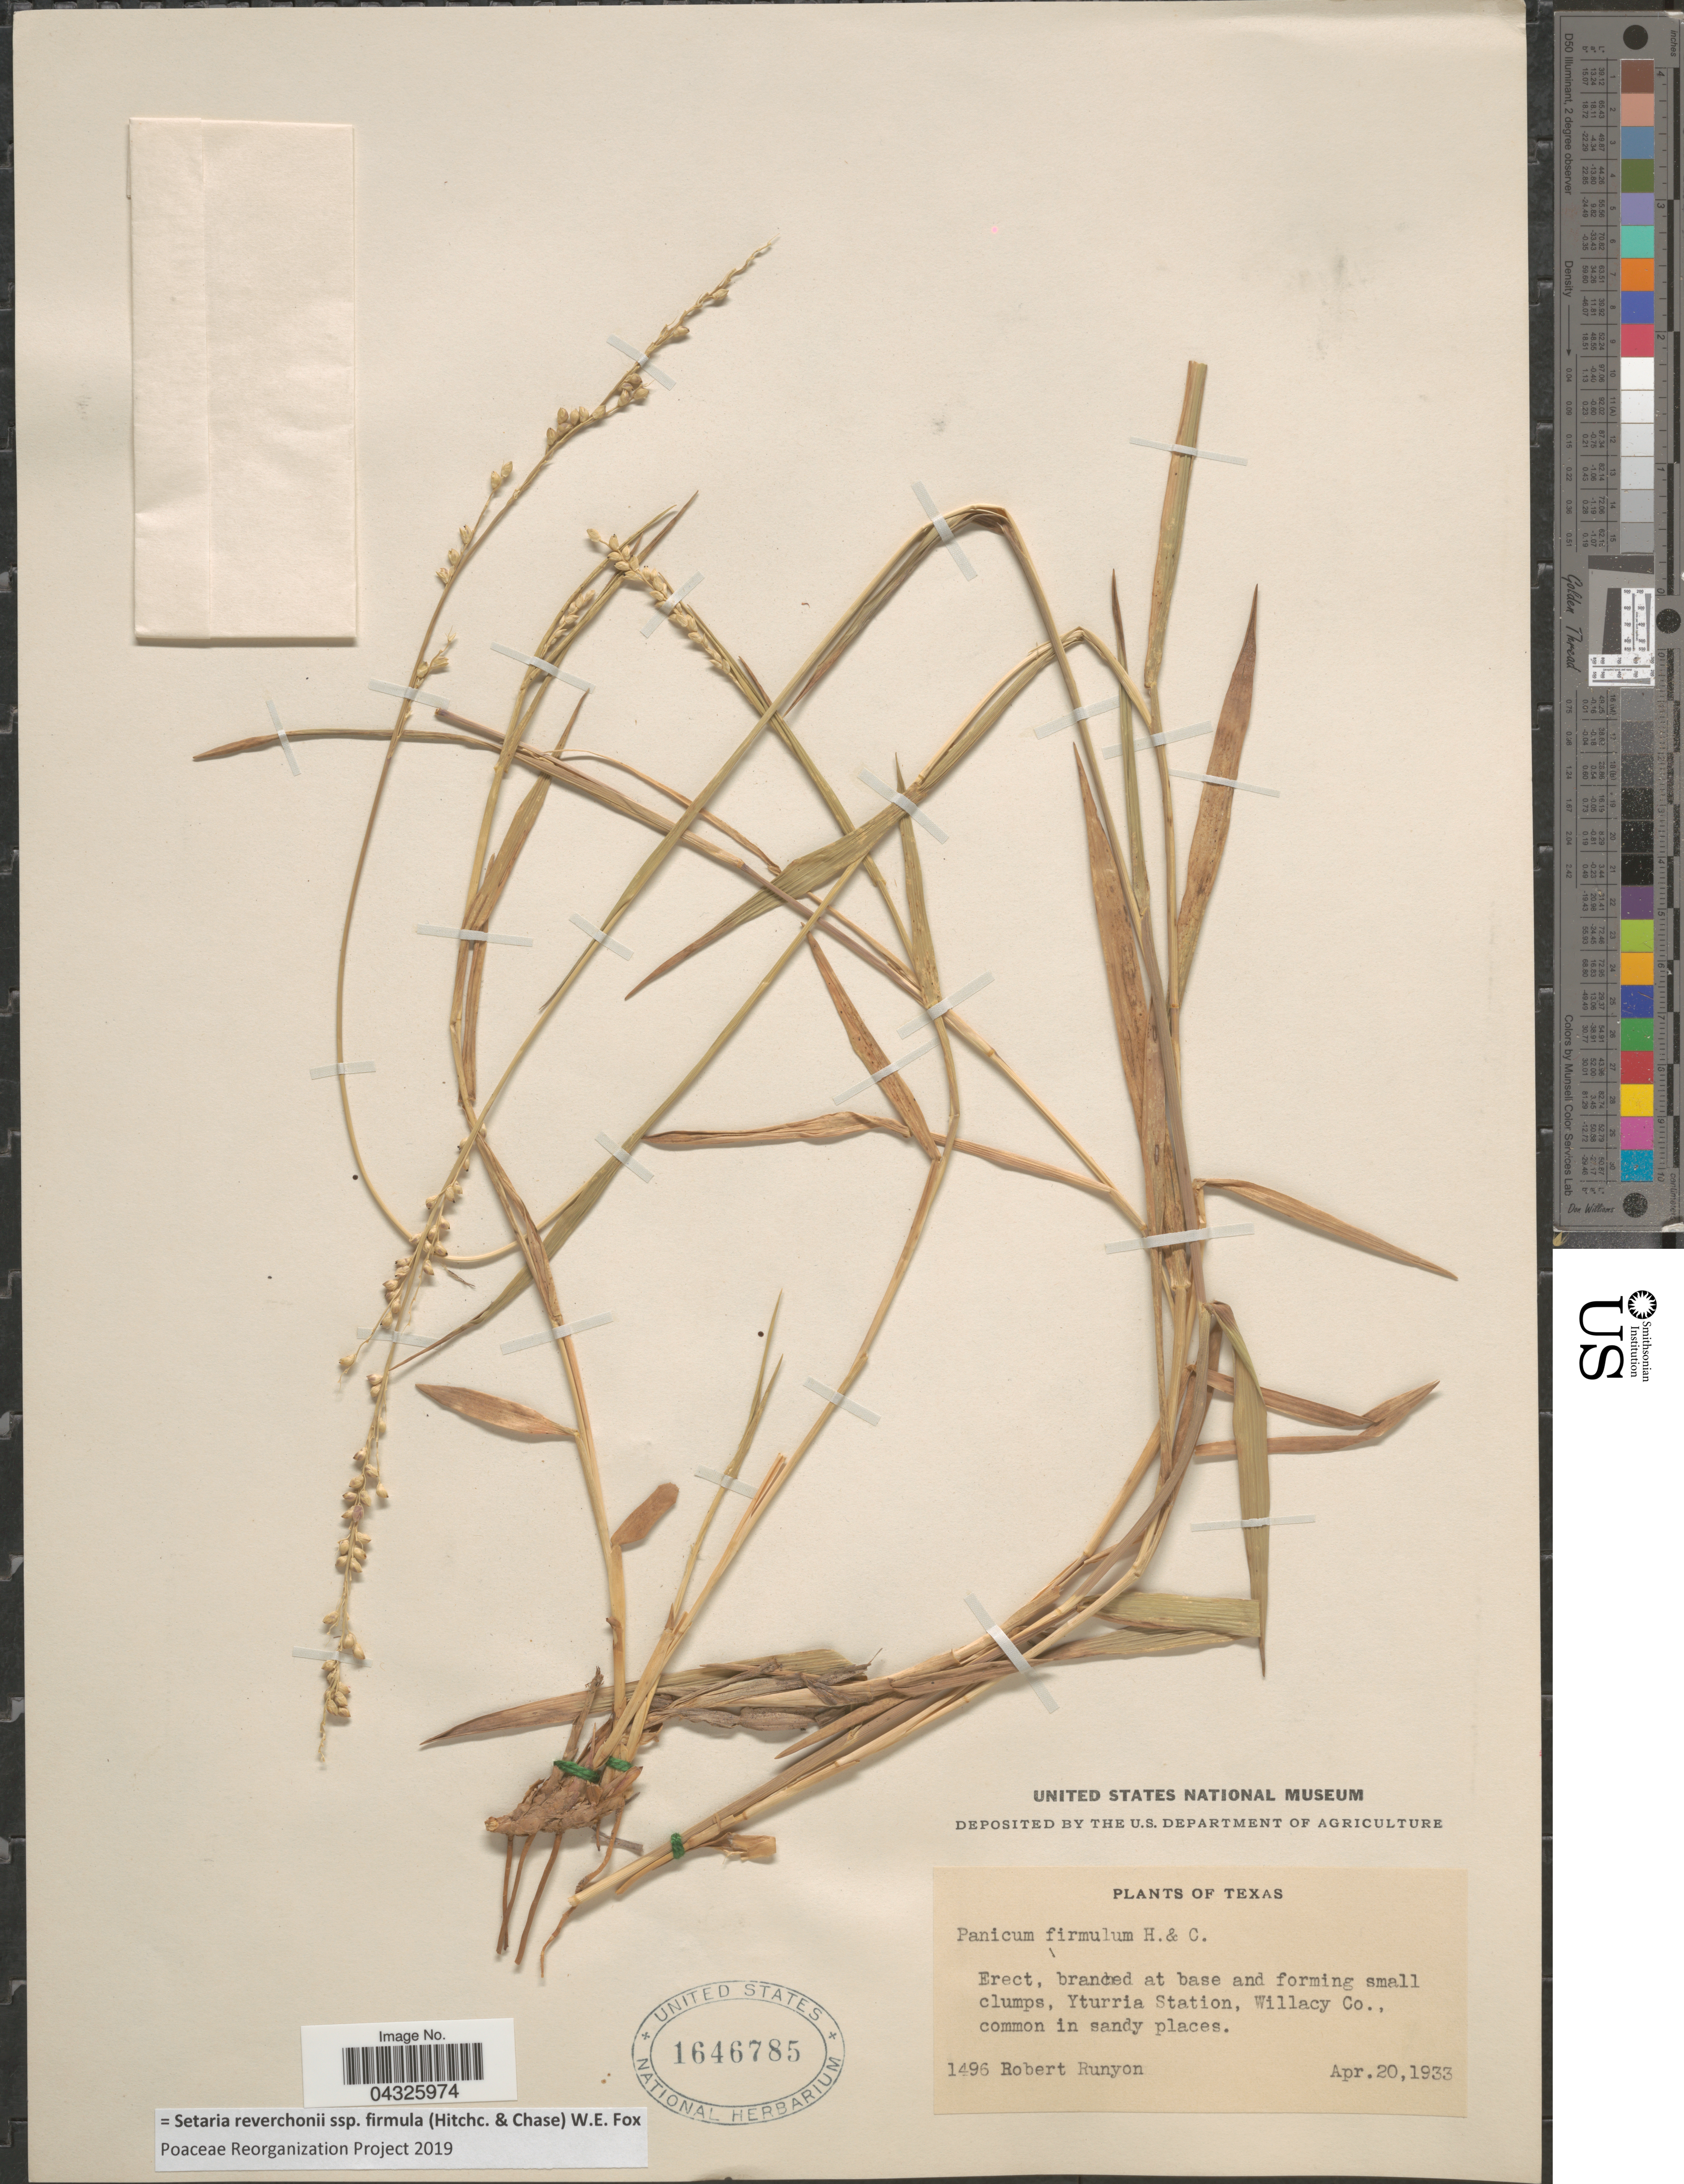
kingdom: Plantae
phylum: Tracheophyta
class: Liliopsida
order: Poales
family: Poaceae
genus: Setaria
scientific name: Setaria reverchonii subsp. firmula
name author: (Hitchc. & Chase) W.E. Fox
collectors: R. Runyon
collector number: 1496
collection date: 1933-04-20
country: United States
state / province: Texas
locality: Yturria Station, Willacy Co.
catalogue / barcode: US 1646785